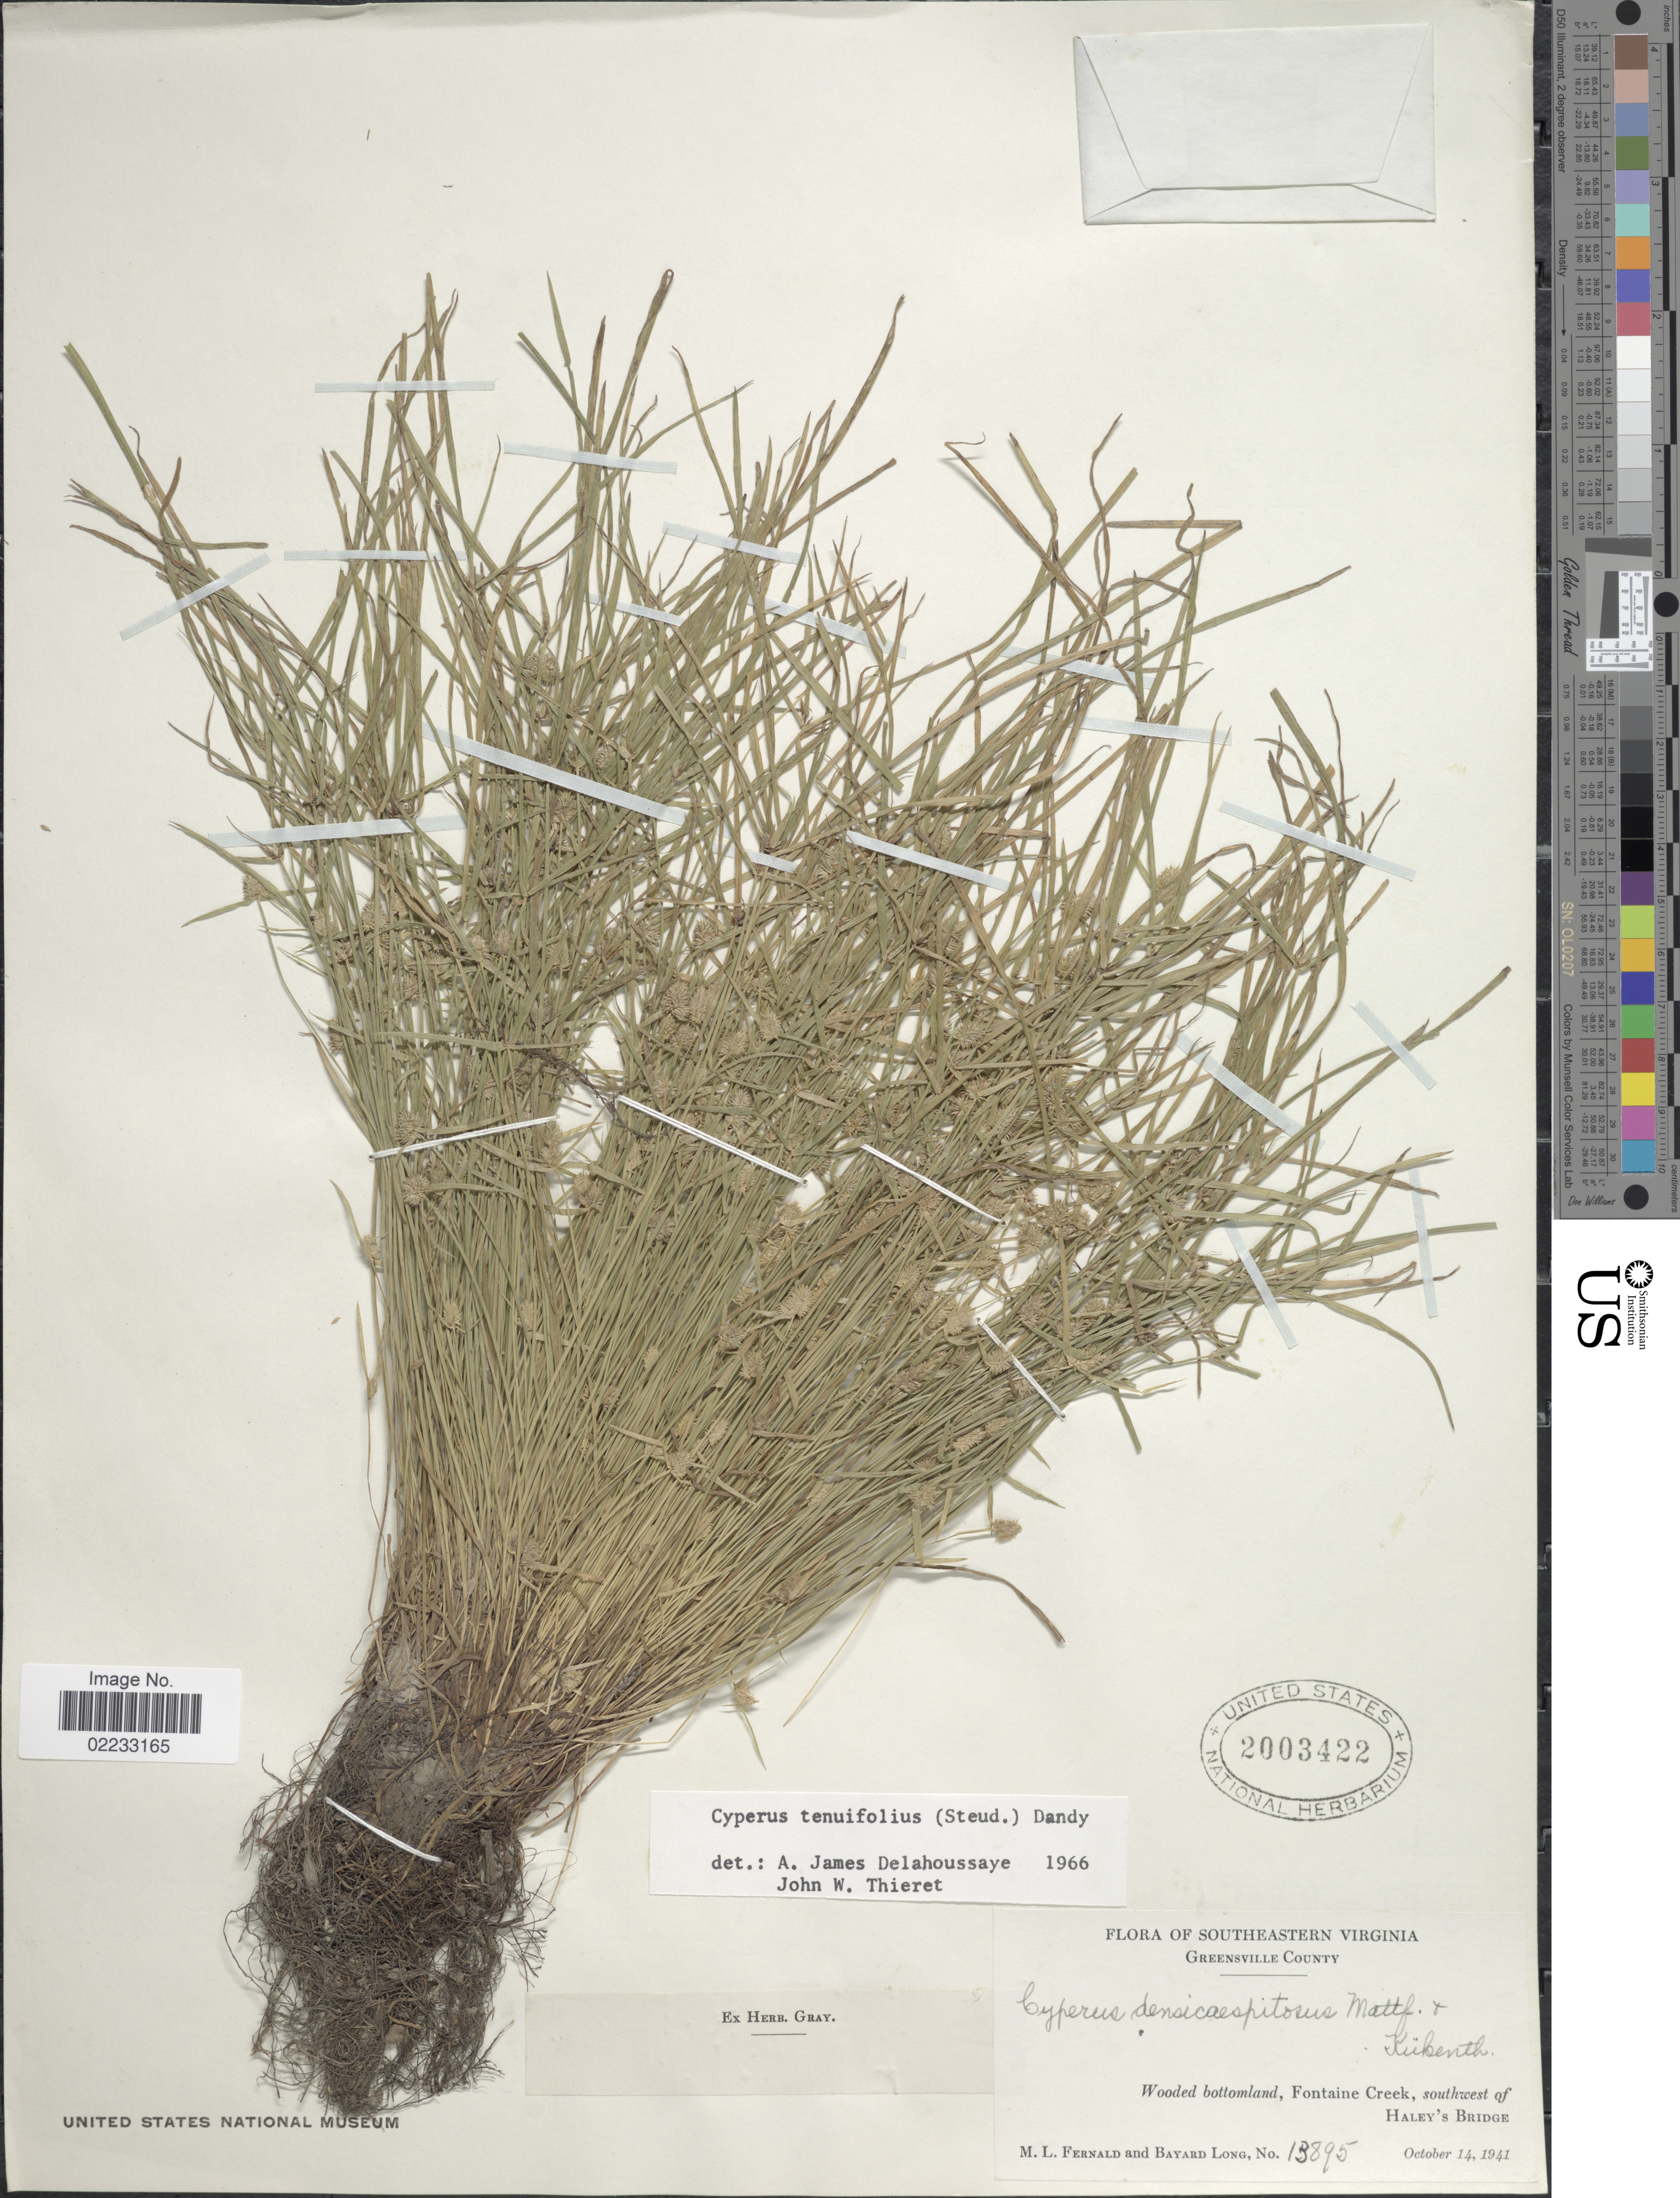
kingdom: Plantae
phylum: Tracheophyta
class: Liliopsida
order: Poales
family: Cyperaceae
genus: Cyperus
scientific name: Cyperus hortensis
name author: (Salzm. ex Steud.) Dorr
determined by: Strong, Mark T., (BOT), Smithsonian Institution - National Museum of Natural History (UNITED STATES)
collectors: M. L. Fernald & B. Long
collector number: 13895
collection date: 1941-10-14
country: United States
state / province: Virginia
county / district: Greensville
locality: Southeastern Virginia, Greensville County. Fontaine Creek, southwest of Haley's Bridge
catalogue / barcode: US 2003422